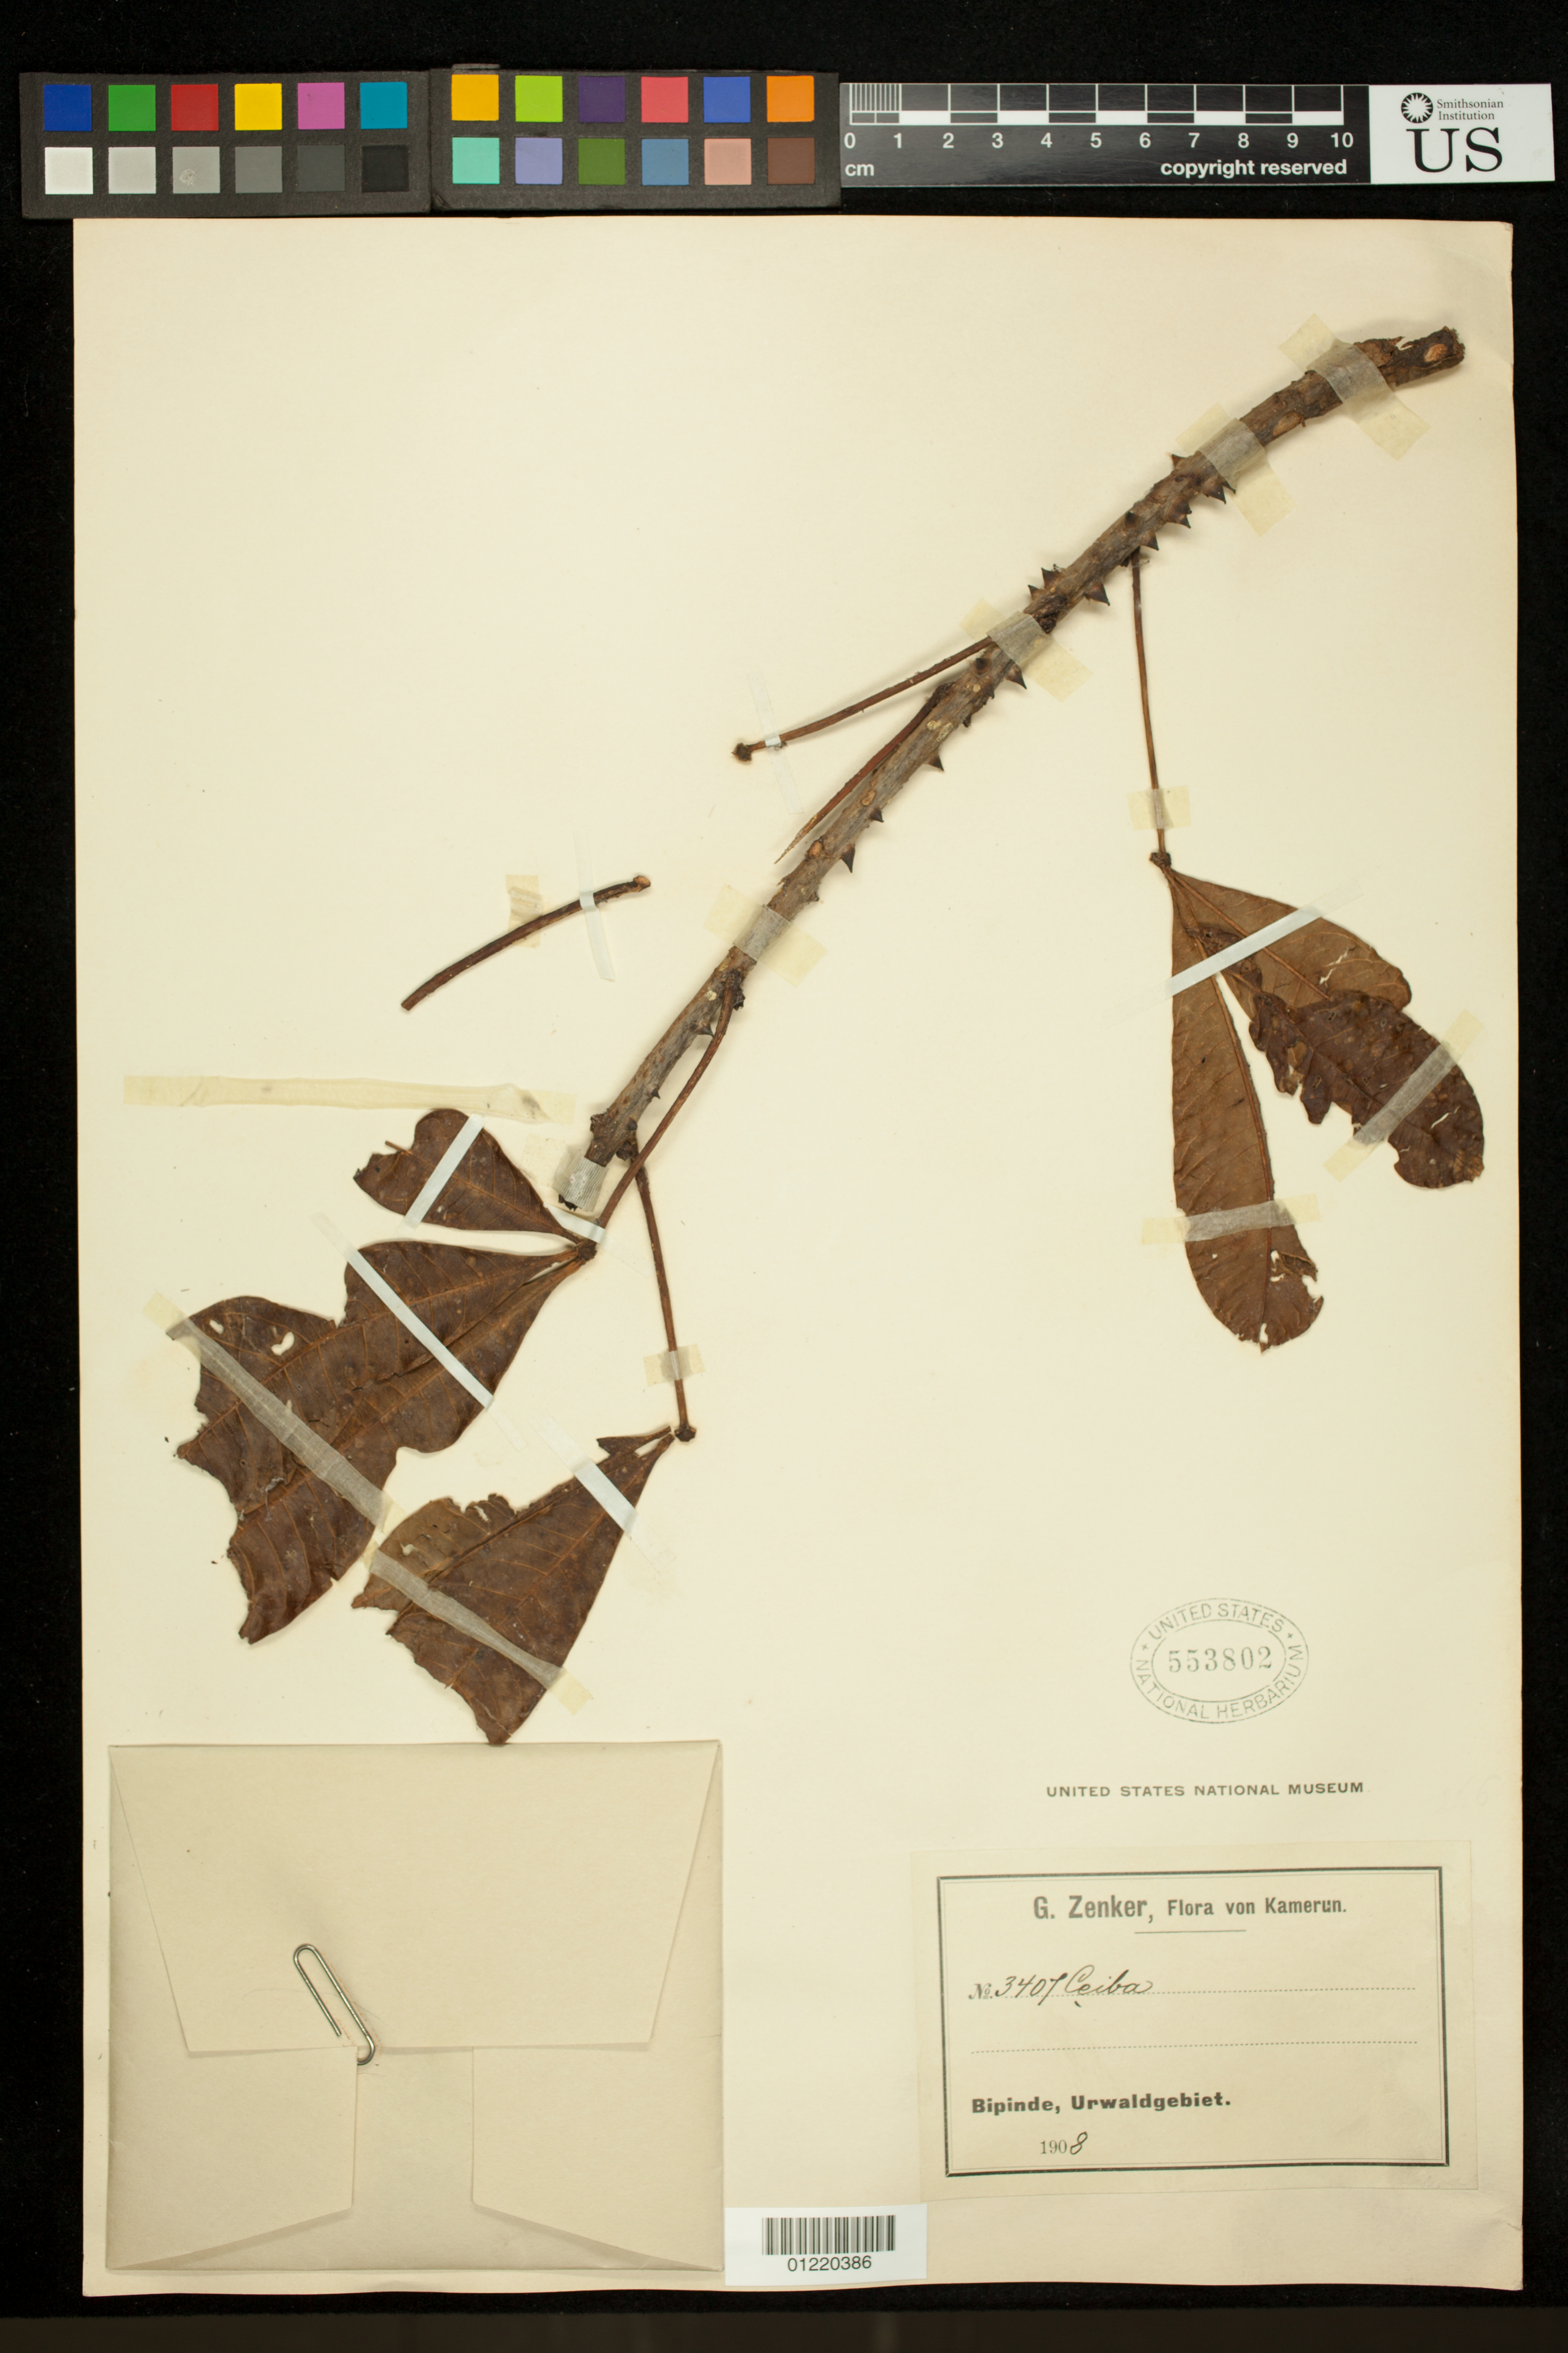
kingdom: Plantae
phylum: Tracheophyta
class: Magnoliopsida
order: Malvales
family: Malvaceae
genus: Ceiba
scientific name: Ceiba pentandra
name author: (L.) Gaertn.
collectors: G. A. Zenker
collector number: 3407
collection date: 1908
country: Cameroon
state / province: Sud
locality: Bipinde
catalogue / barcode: US 553802